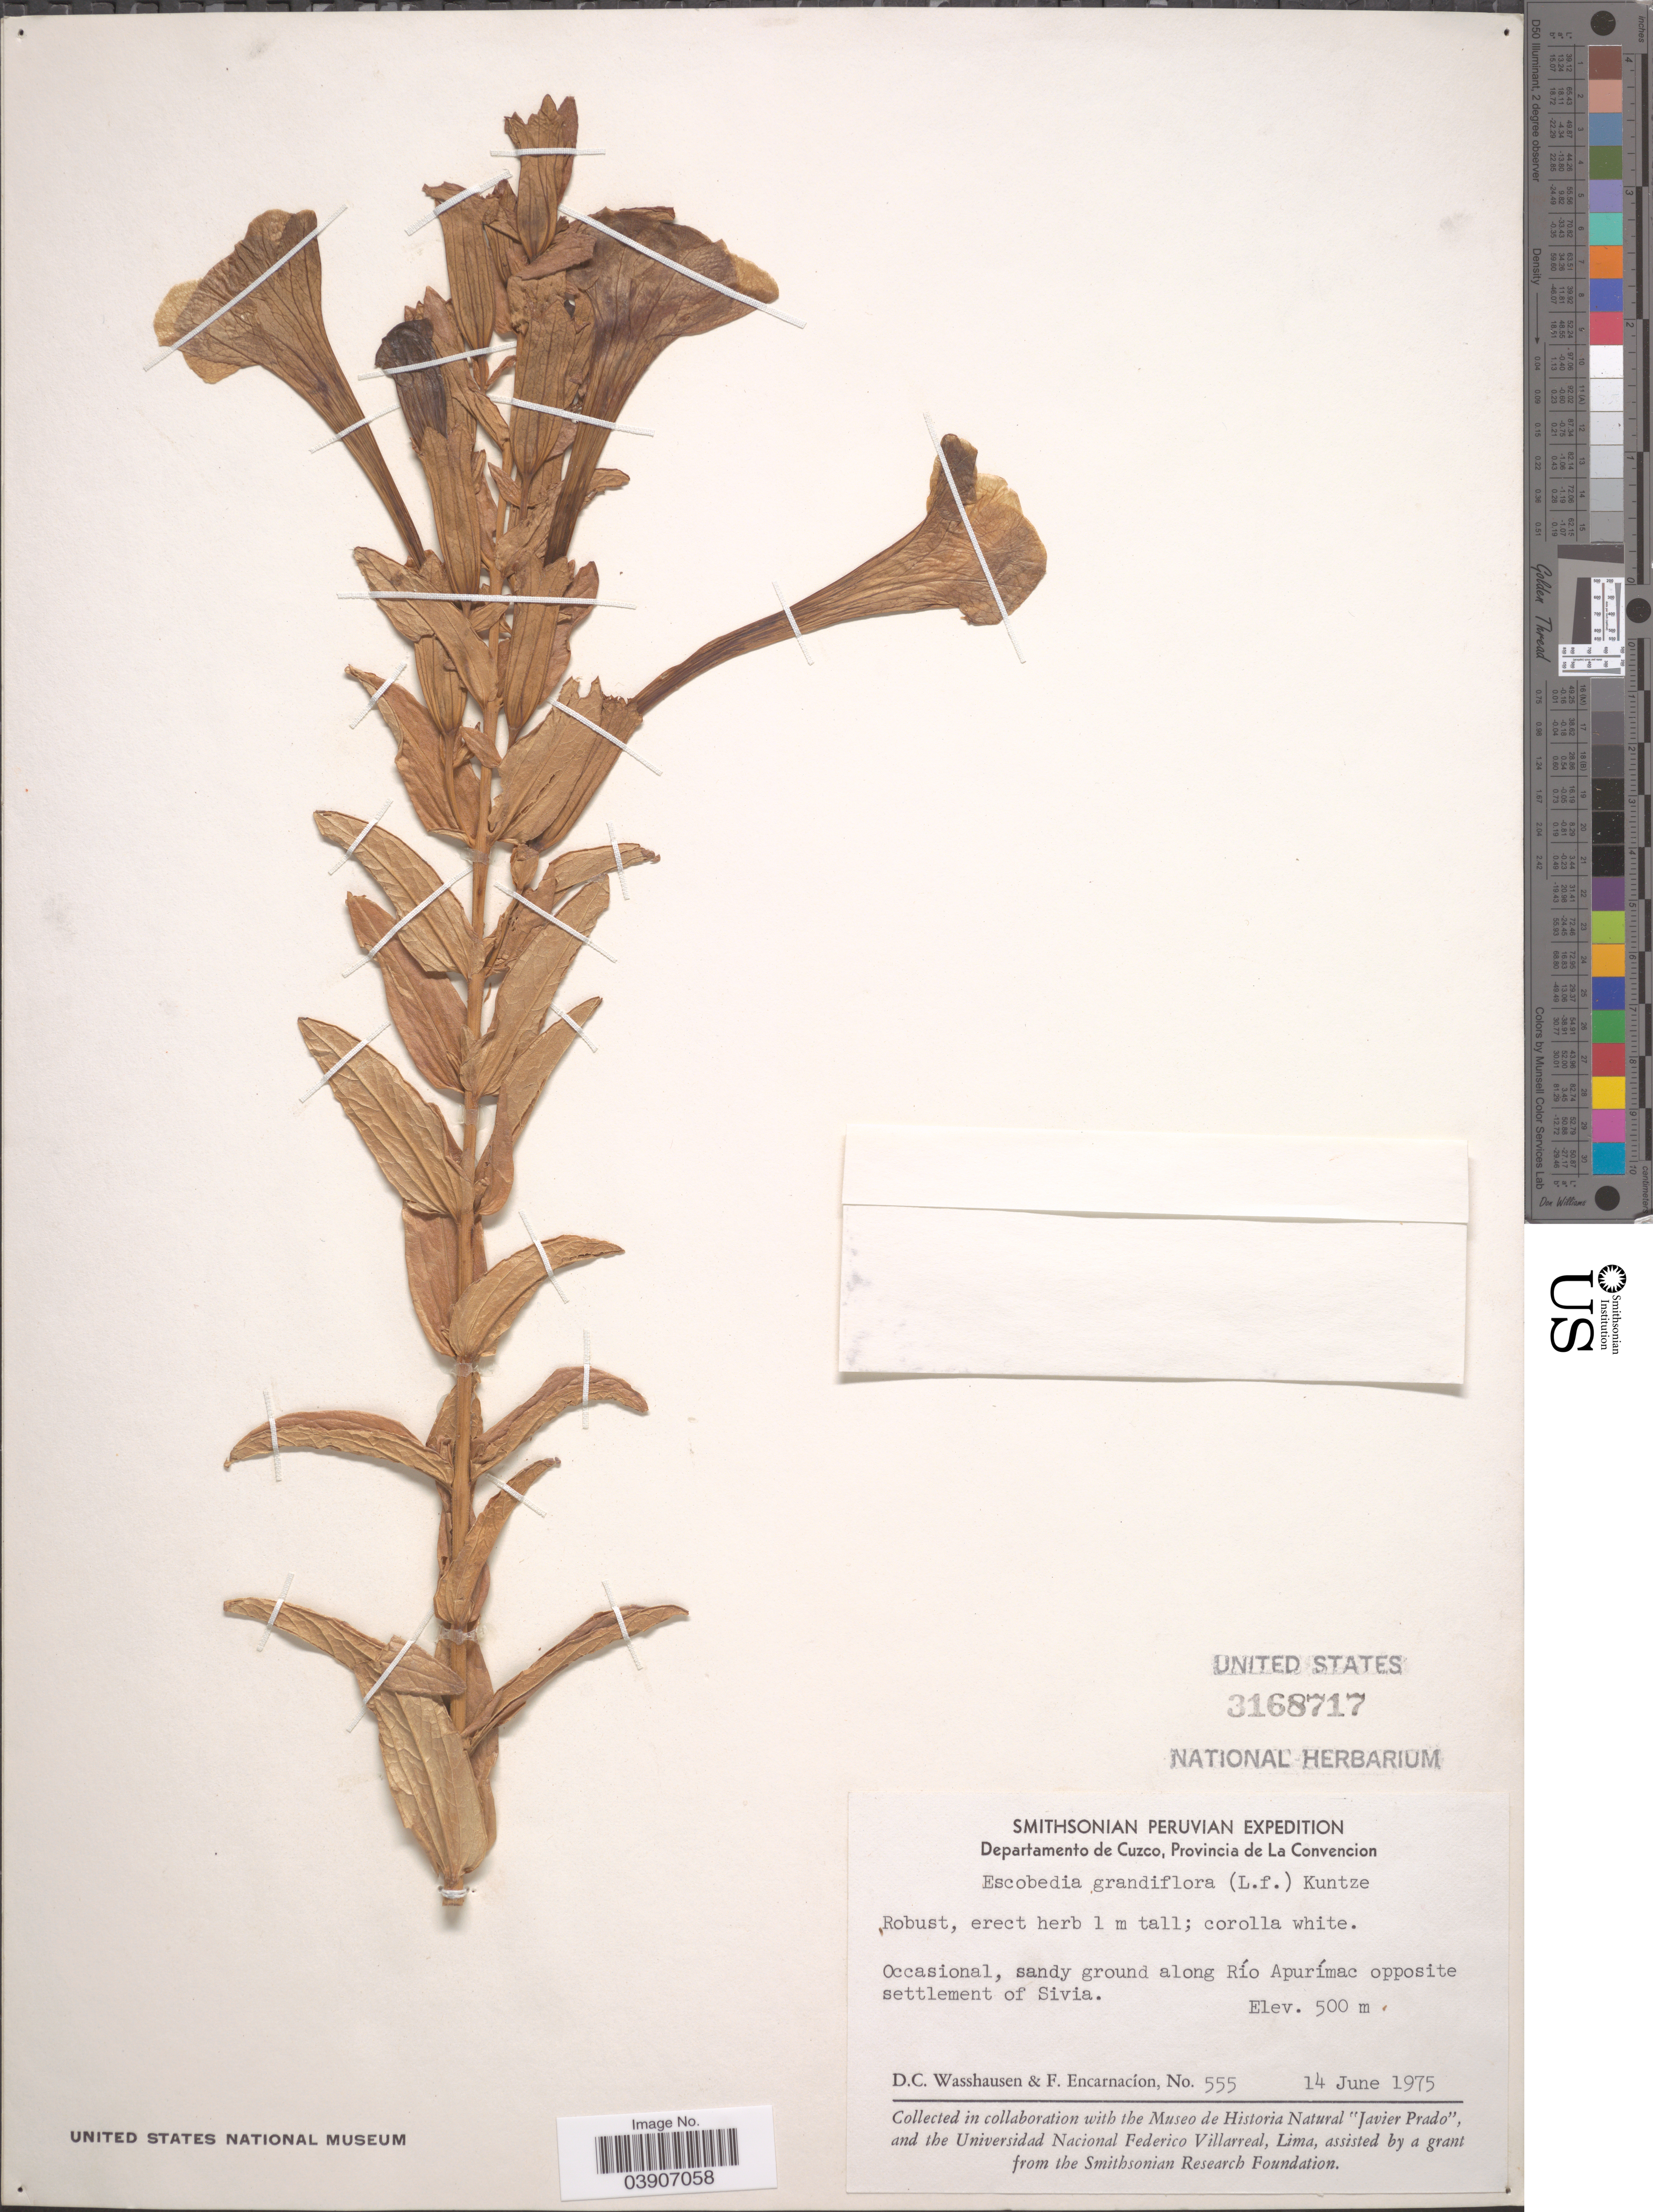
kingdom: Plantae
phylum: Tracheophyta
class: Magnoliopsida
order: Lamiales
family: Orobanchaceae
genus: Escobedia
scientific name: Escobedia grandiflora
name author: (L. f.) Kuntze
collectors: D. C. Wasshausen & F. Encarnación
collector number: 555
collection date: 1975-06-14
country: Peru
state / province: Cusco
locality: Departamento de Cuzco, Provincia de La Convencion. Along Río Apurímac opposite settlement of Sivia.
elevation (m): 500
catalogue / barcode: US 3168717